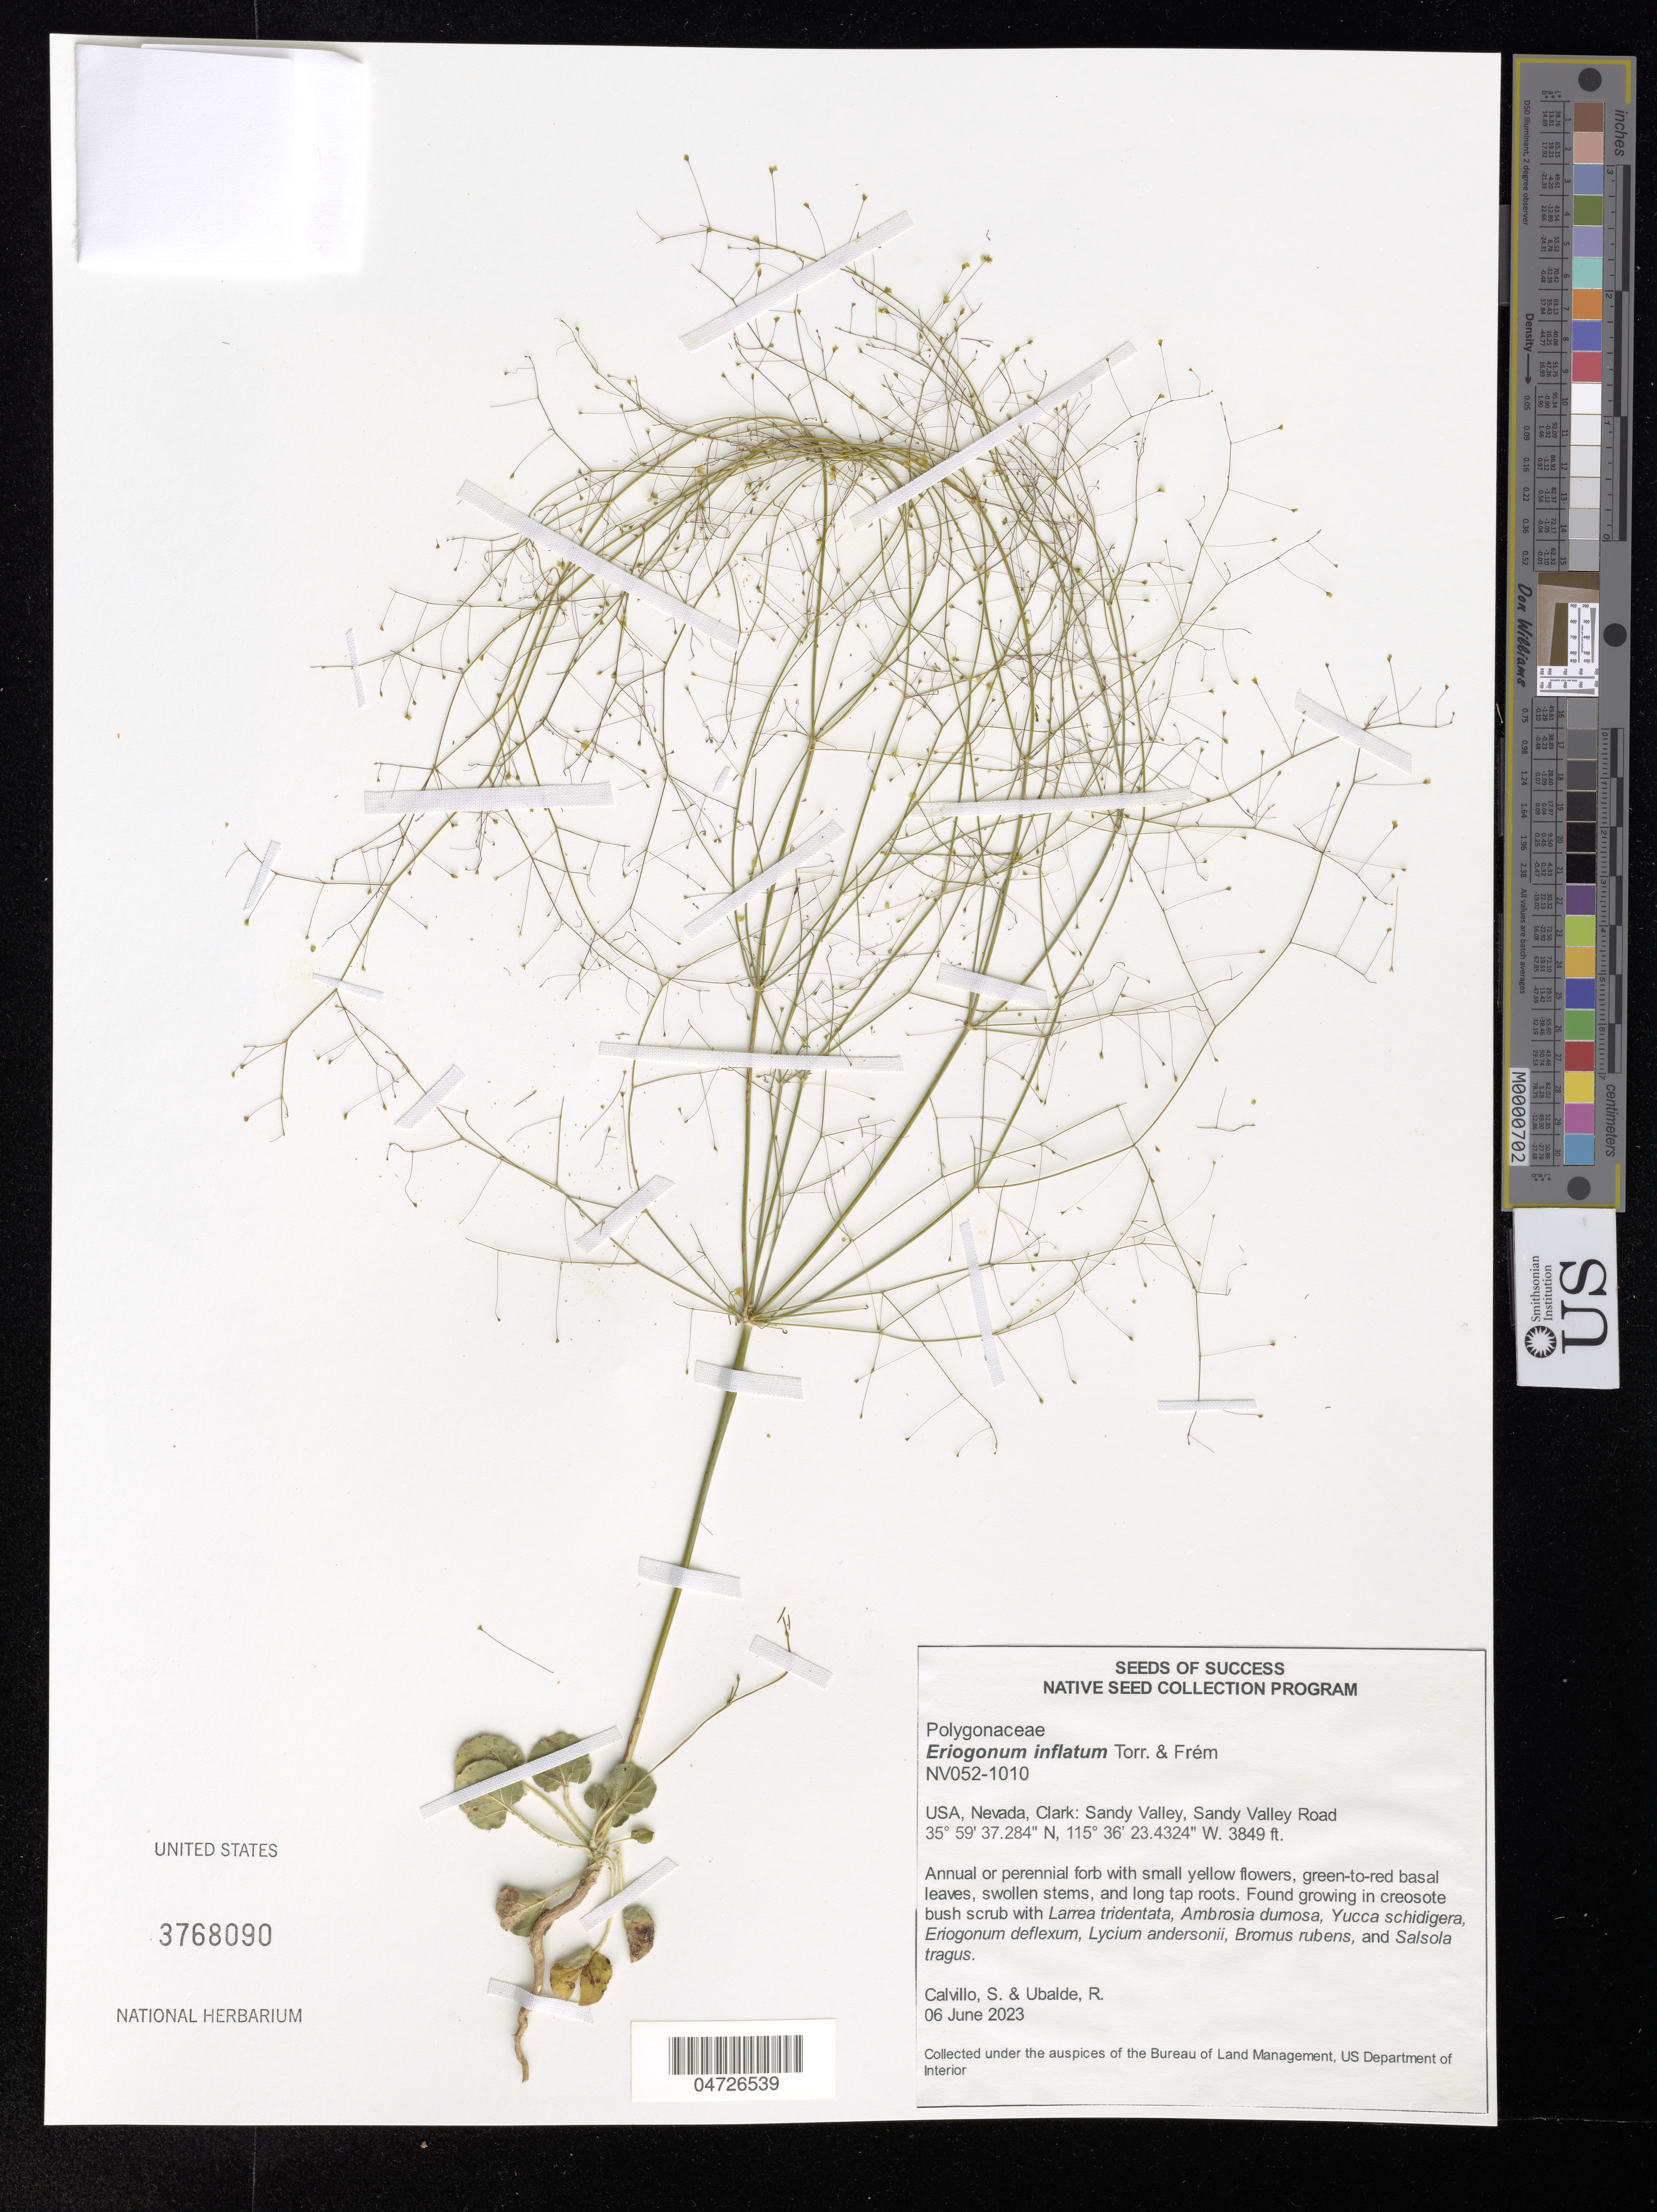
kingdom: Plantae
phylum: Tracheophyta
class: Magnoliopsida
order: Caryophyllales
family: Polygonaceae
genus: Eriogonum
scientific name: Eriogonum inflatum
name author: Torr. & Frém.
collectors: S. Calvillo & R. Ubalde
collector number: NV052-1010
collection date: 2023-06-06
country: United States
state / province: Nevada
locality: Clark: Sandy Valley, Sandy Valley Road.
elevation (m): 1173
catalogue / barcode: US 3768090